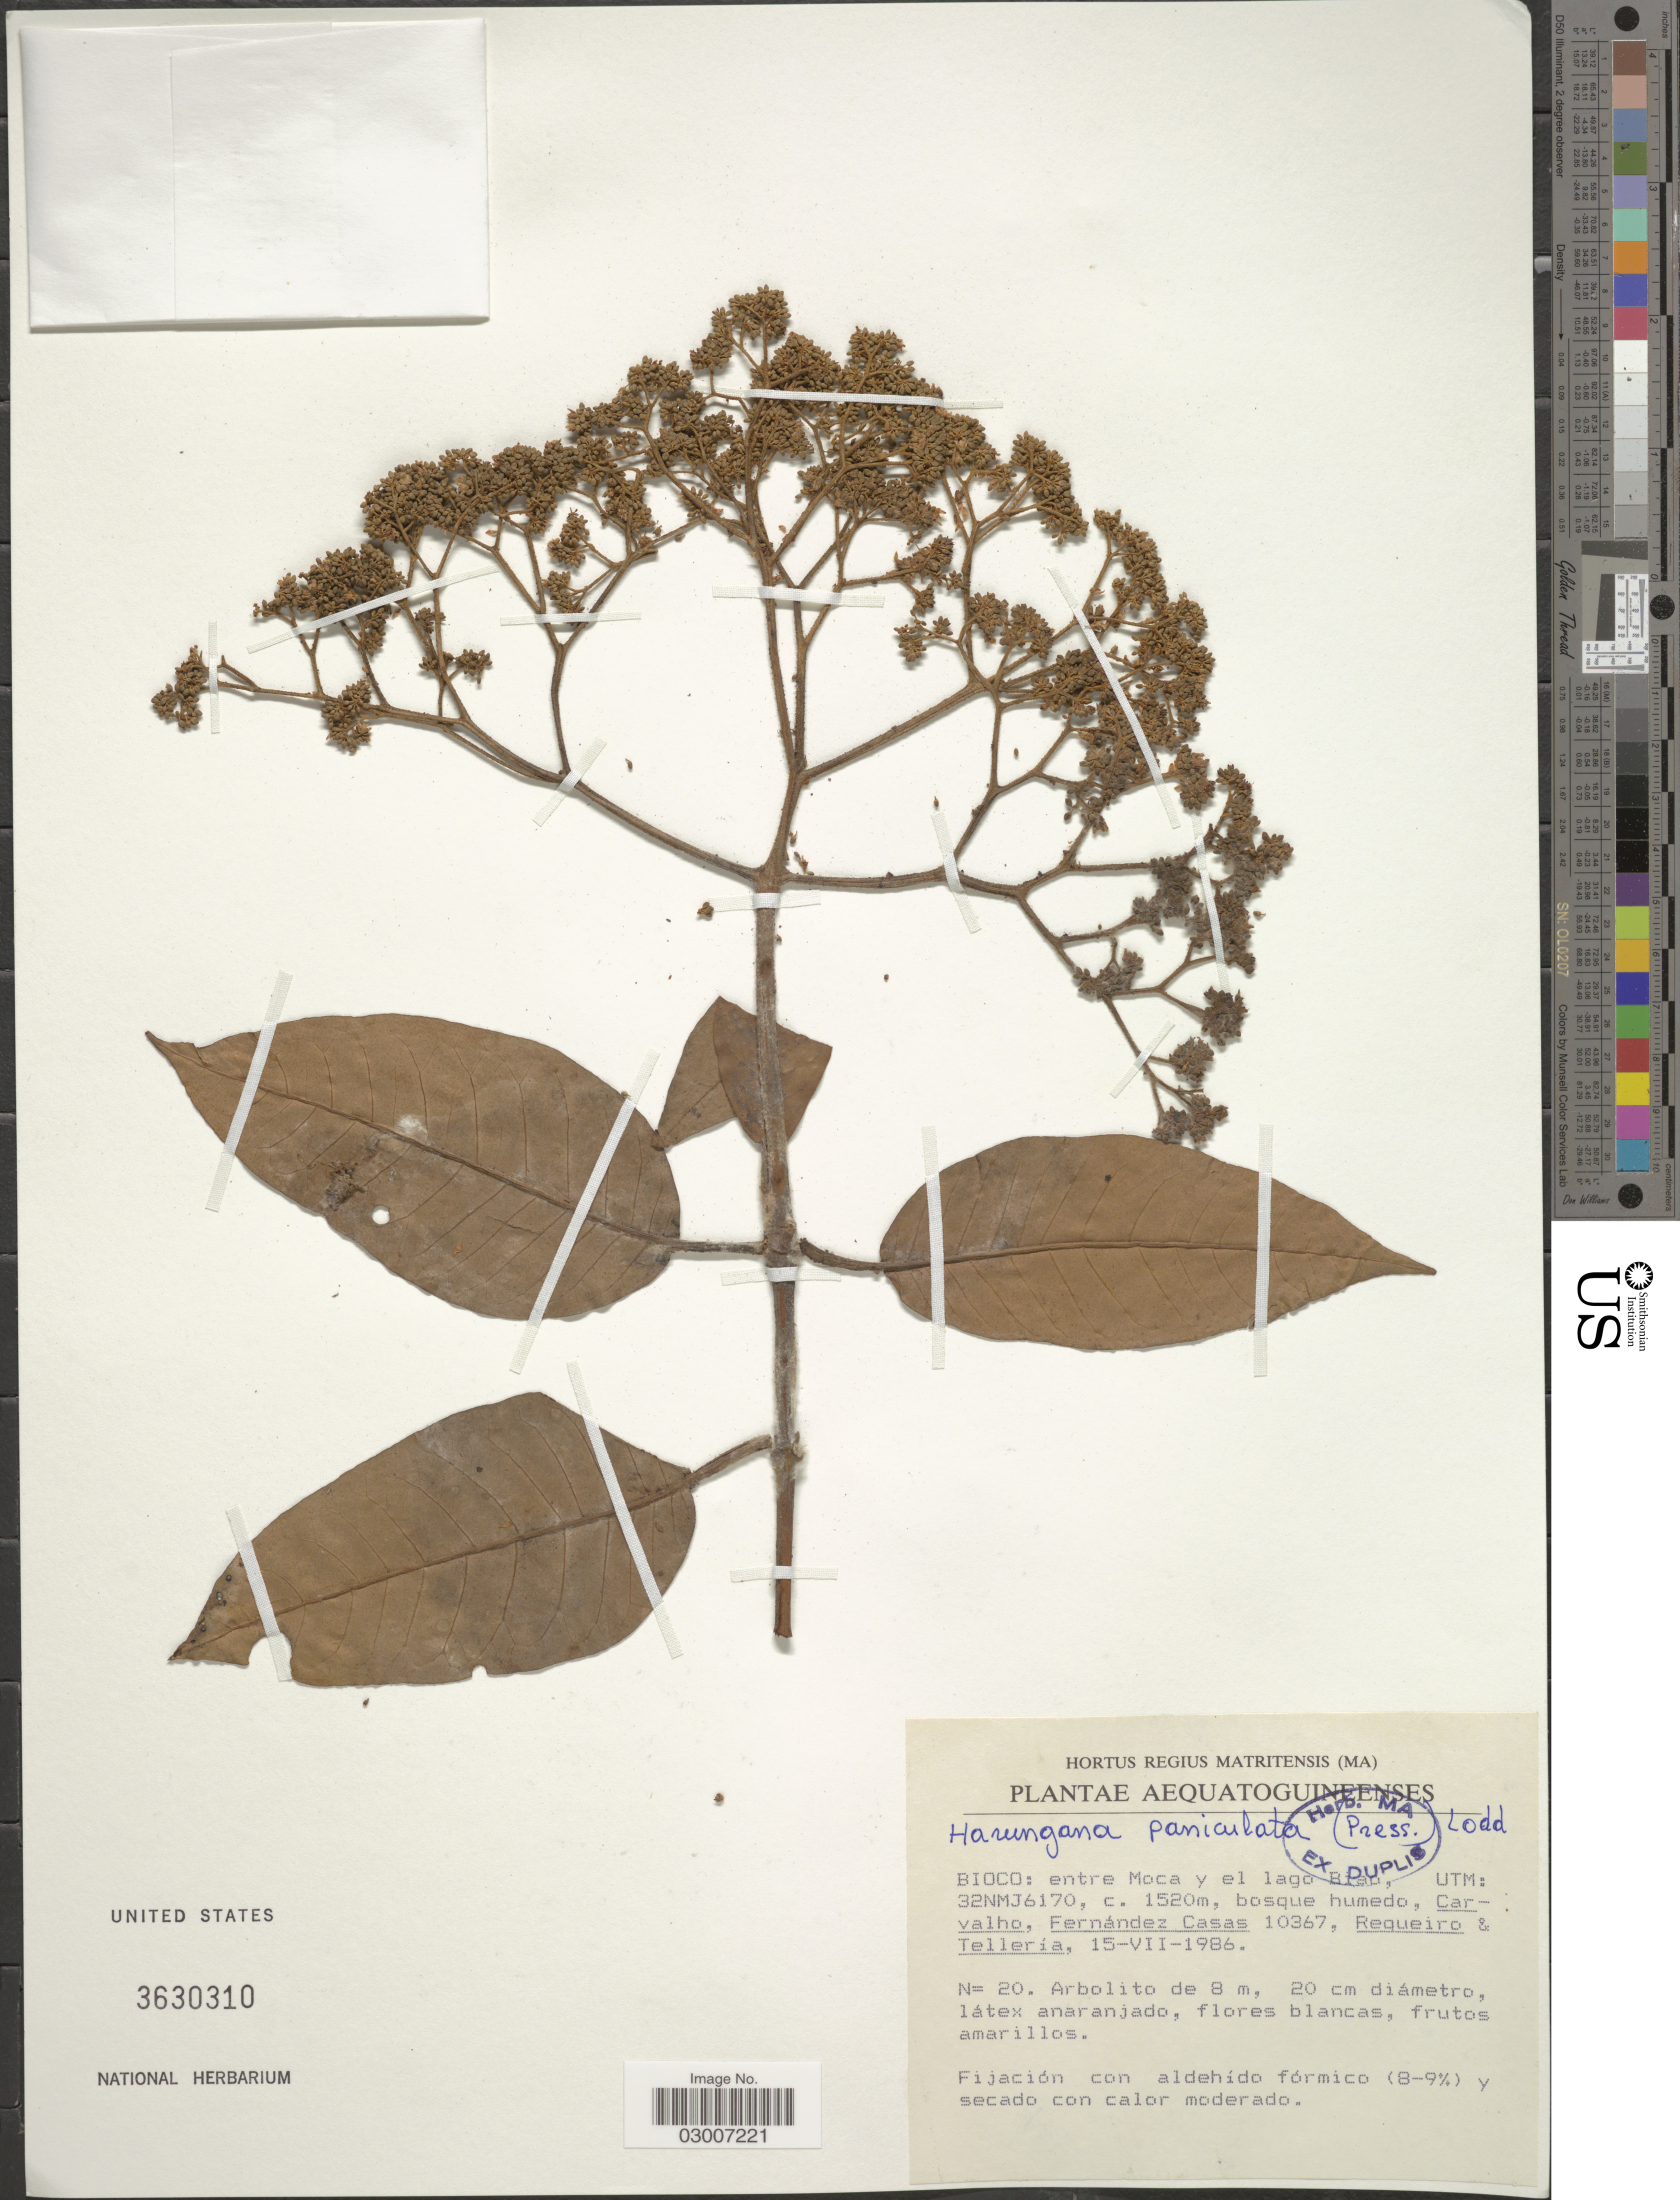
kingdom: Plantae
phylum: Tracheophyta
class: Magnoliopsida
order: Malpighiales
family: Hypericaceae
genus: Harungana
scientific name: Harungana madagascariensis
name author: Lam. ex Poir.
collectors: Carvalho, --, F. Casas, Requeiro, -- & -. Telleria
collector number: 10367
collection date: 1986-07-15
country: Equatorial Guinea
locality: Aequatoguineenses. Bioco: entre Moca y el lago Biao, UTM: 32NMJ6170.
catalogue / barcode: US 3630310